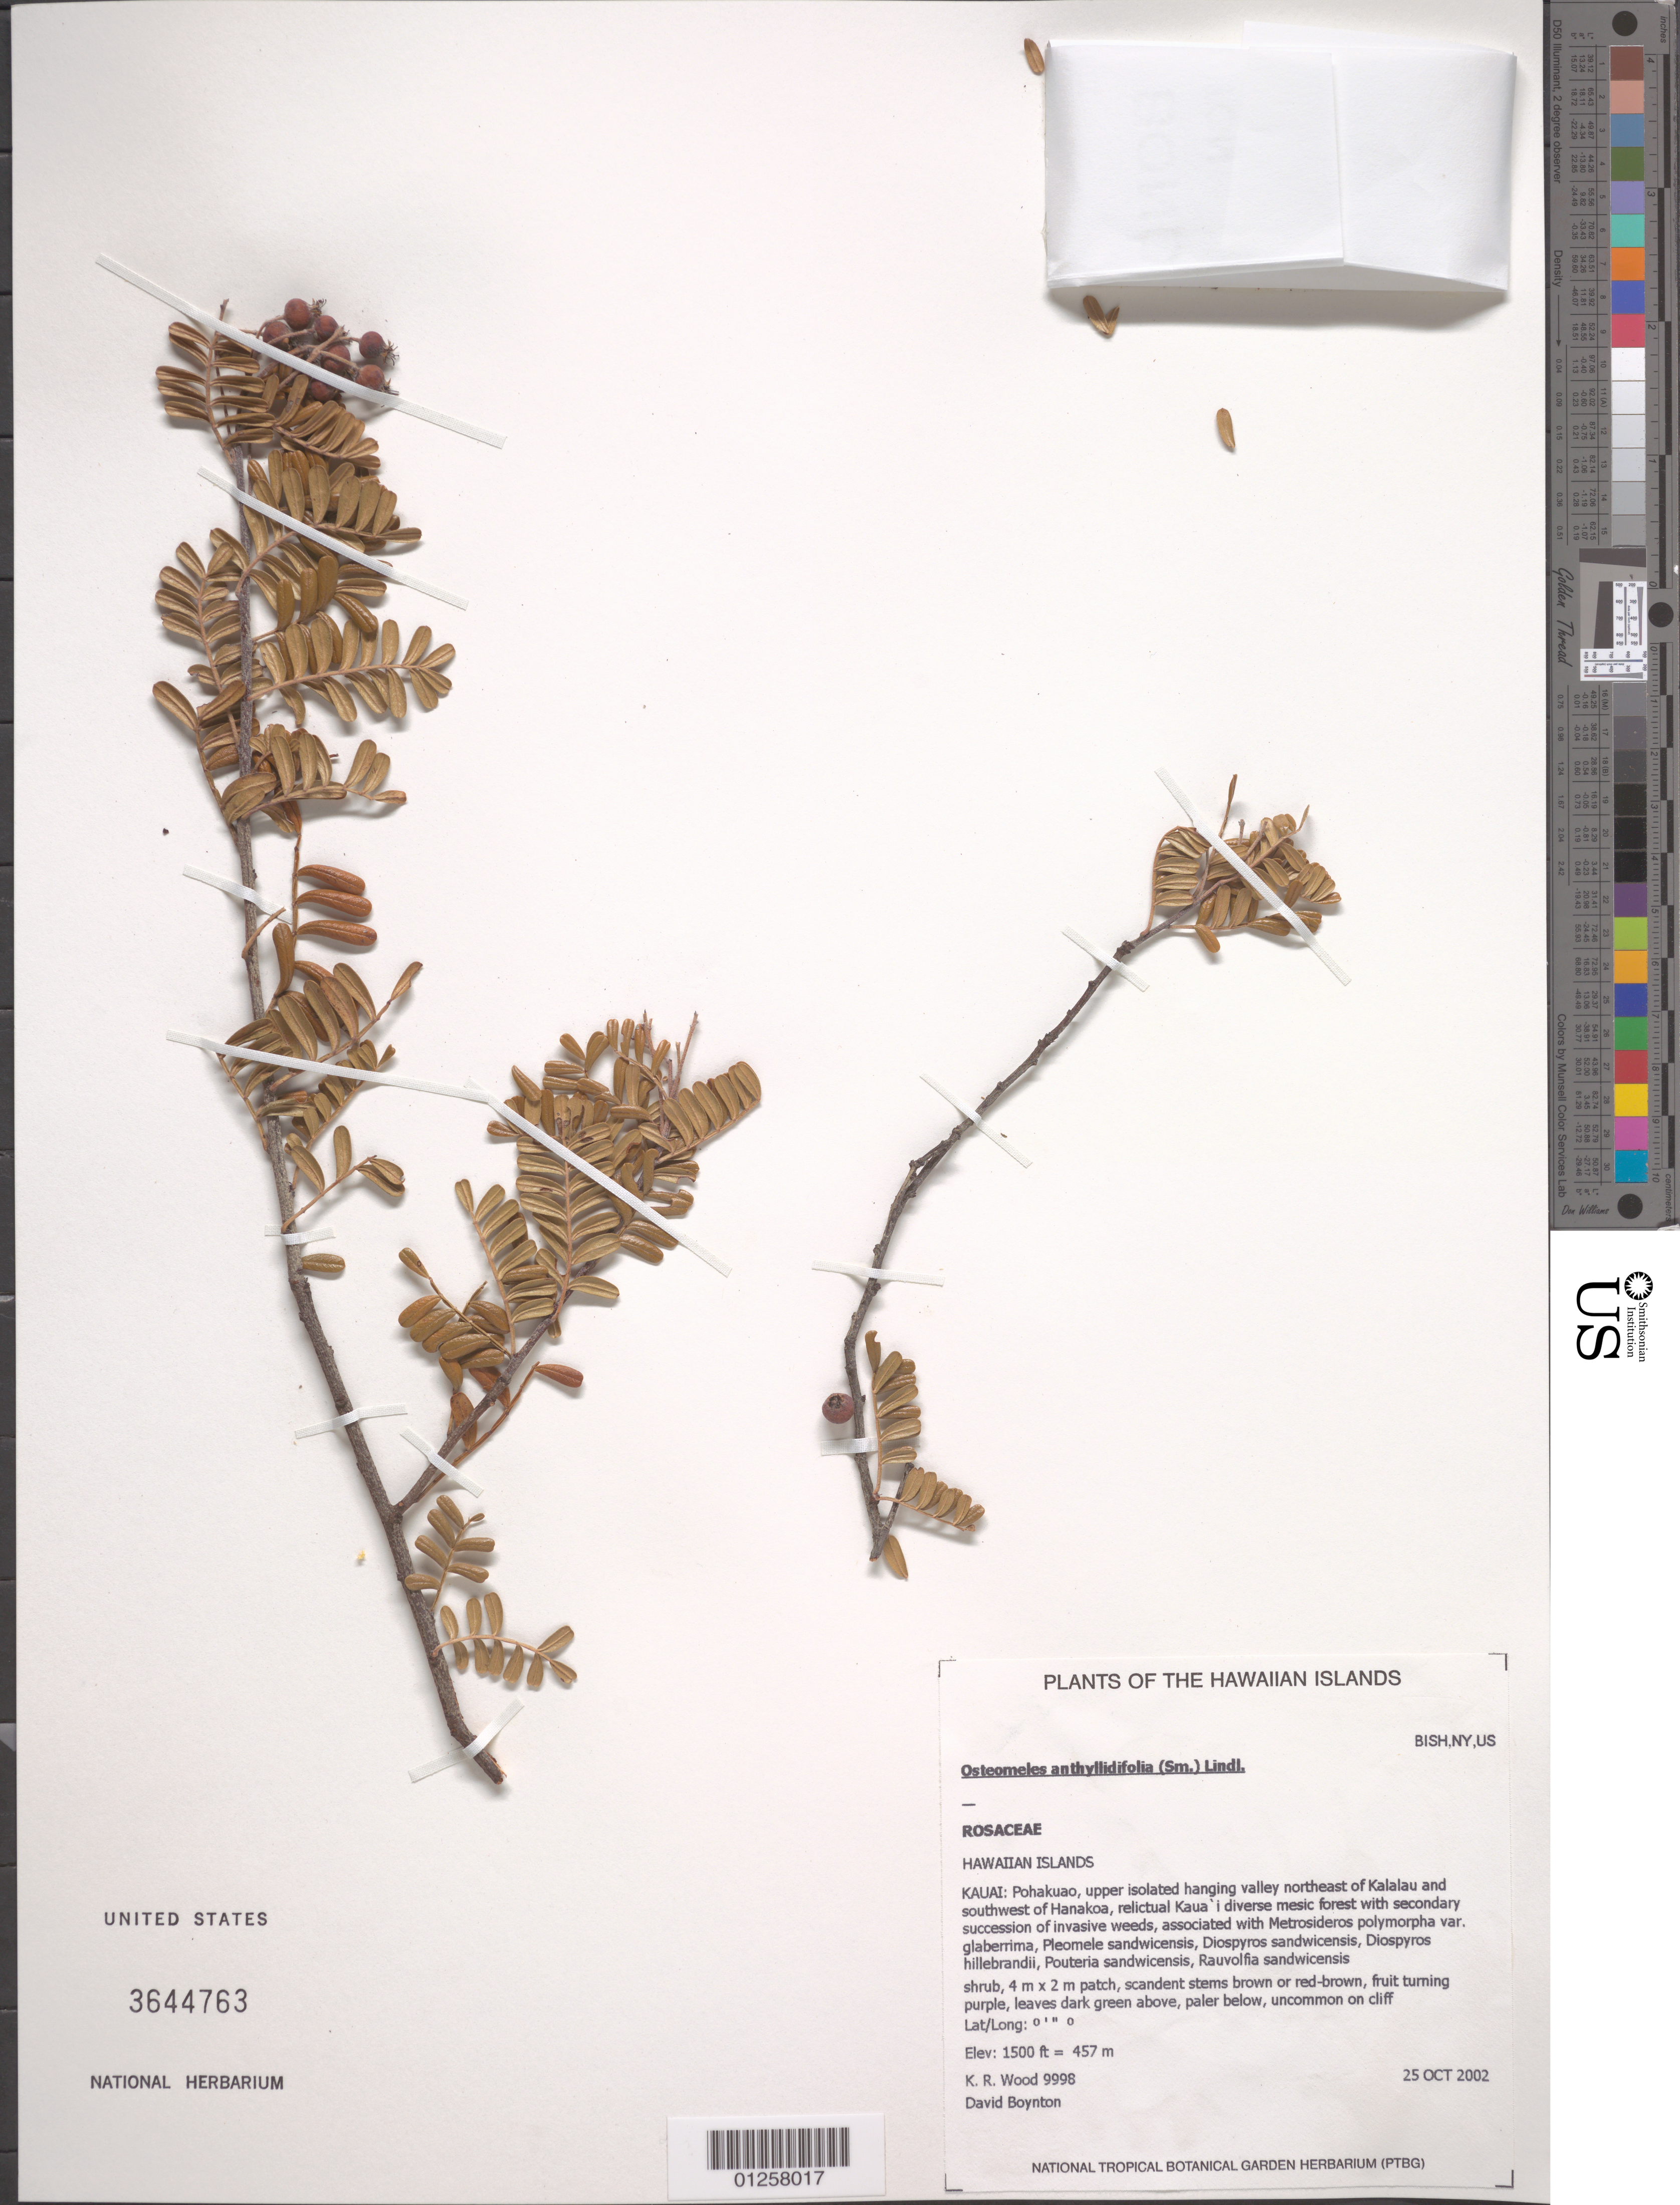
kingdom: Plantae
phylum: Tracheophyta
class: Magnoliopsida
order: Rosales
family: Rosaceae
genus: Osteomeles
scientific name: Osteomeles anthyllidifolia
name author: (Small) Lindl.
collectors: K. R. Wood & D. Boynton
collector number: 9998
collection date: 2002-10-25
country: United States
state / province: Hawaii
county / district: Kauai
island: Kaua'i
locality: Pohakuao, upper isolated hanging valley northeast of Kalalau and southwest of Hanakoa, relictual Kaua'i.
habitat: Mesic forest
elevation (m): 457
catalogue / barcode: US 3644763